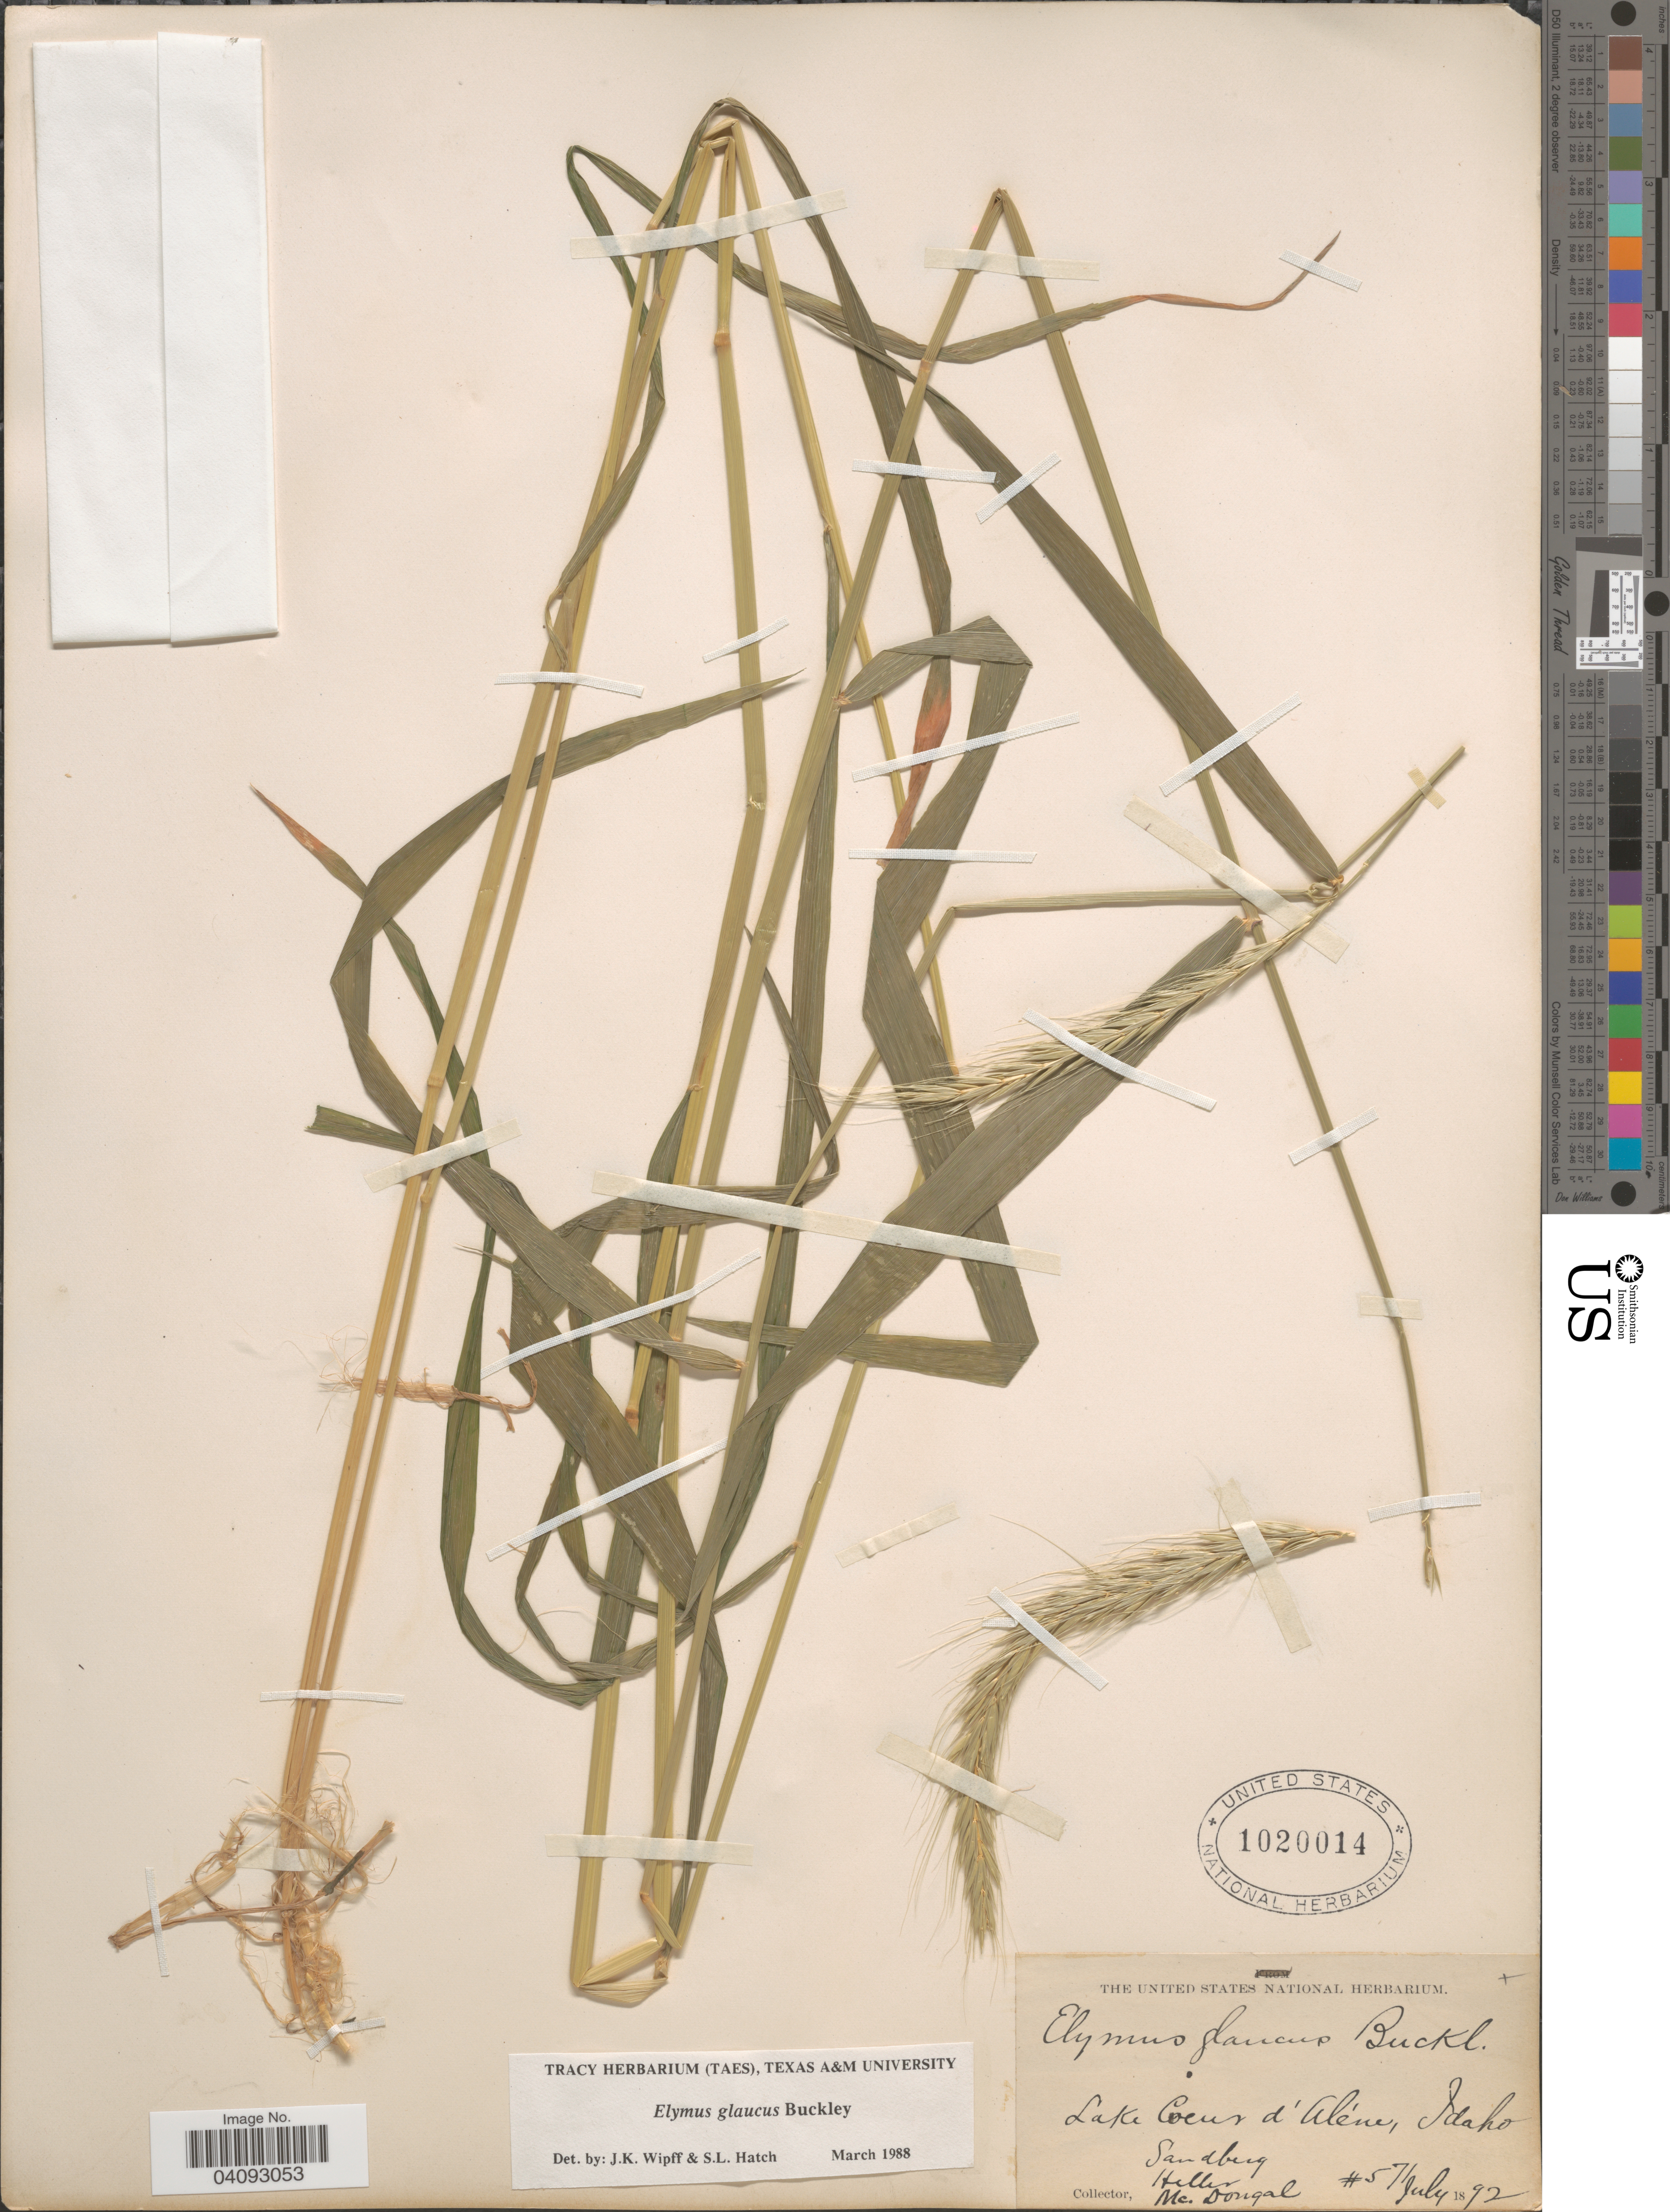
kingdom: Plantae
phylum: Tracheophyta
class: Liliopsida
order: Poales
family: Poaceae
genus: Elymus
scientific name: Elymus glaucus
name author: Buckley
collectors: Sandberg, -- Heller & McDougal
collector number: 571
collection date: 1892-07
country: United States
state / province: Idaho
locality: Lake Coeur d'Alene.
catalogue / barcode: US 1020014